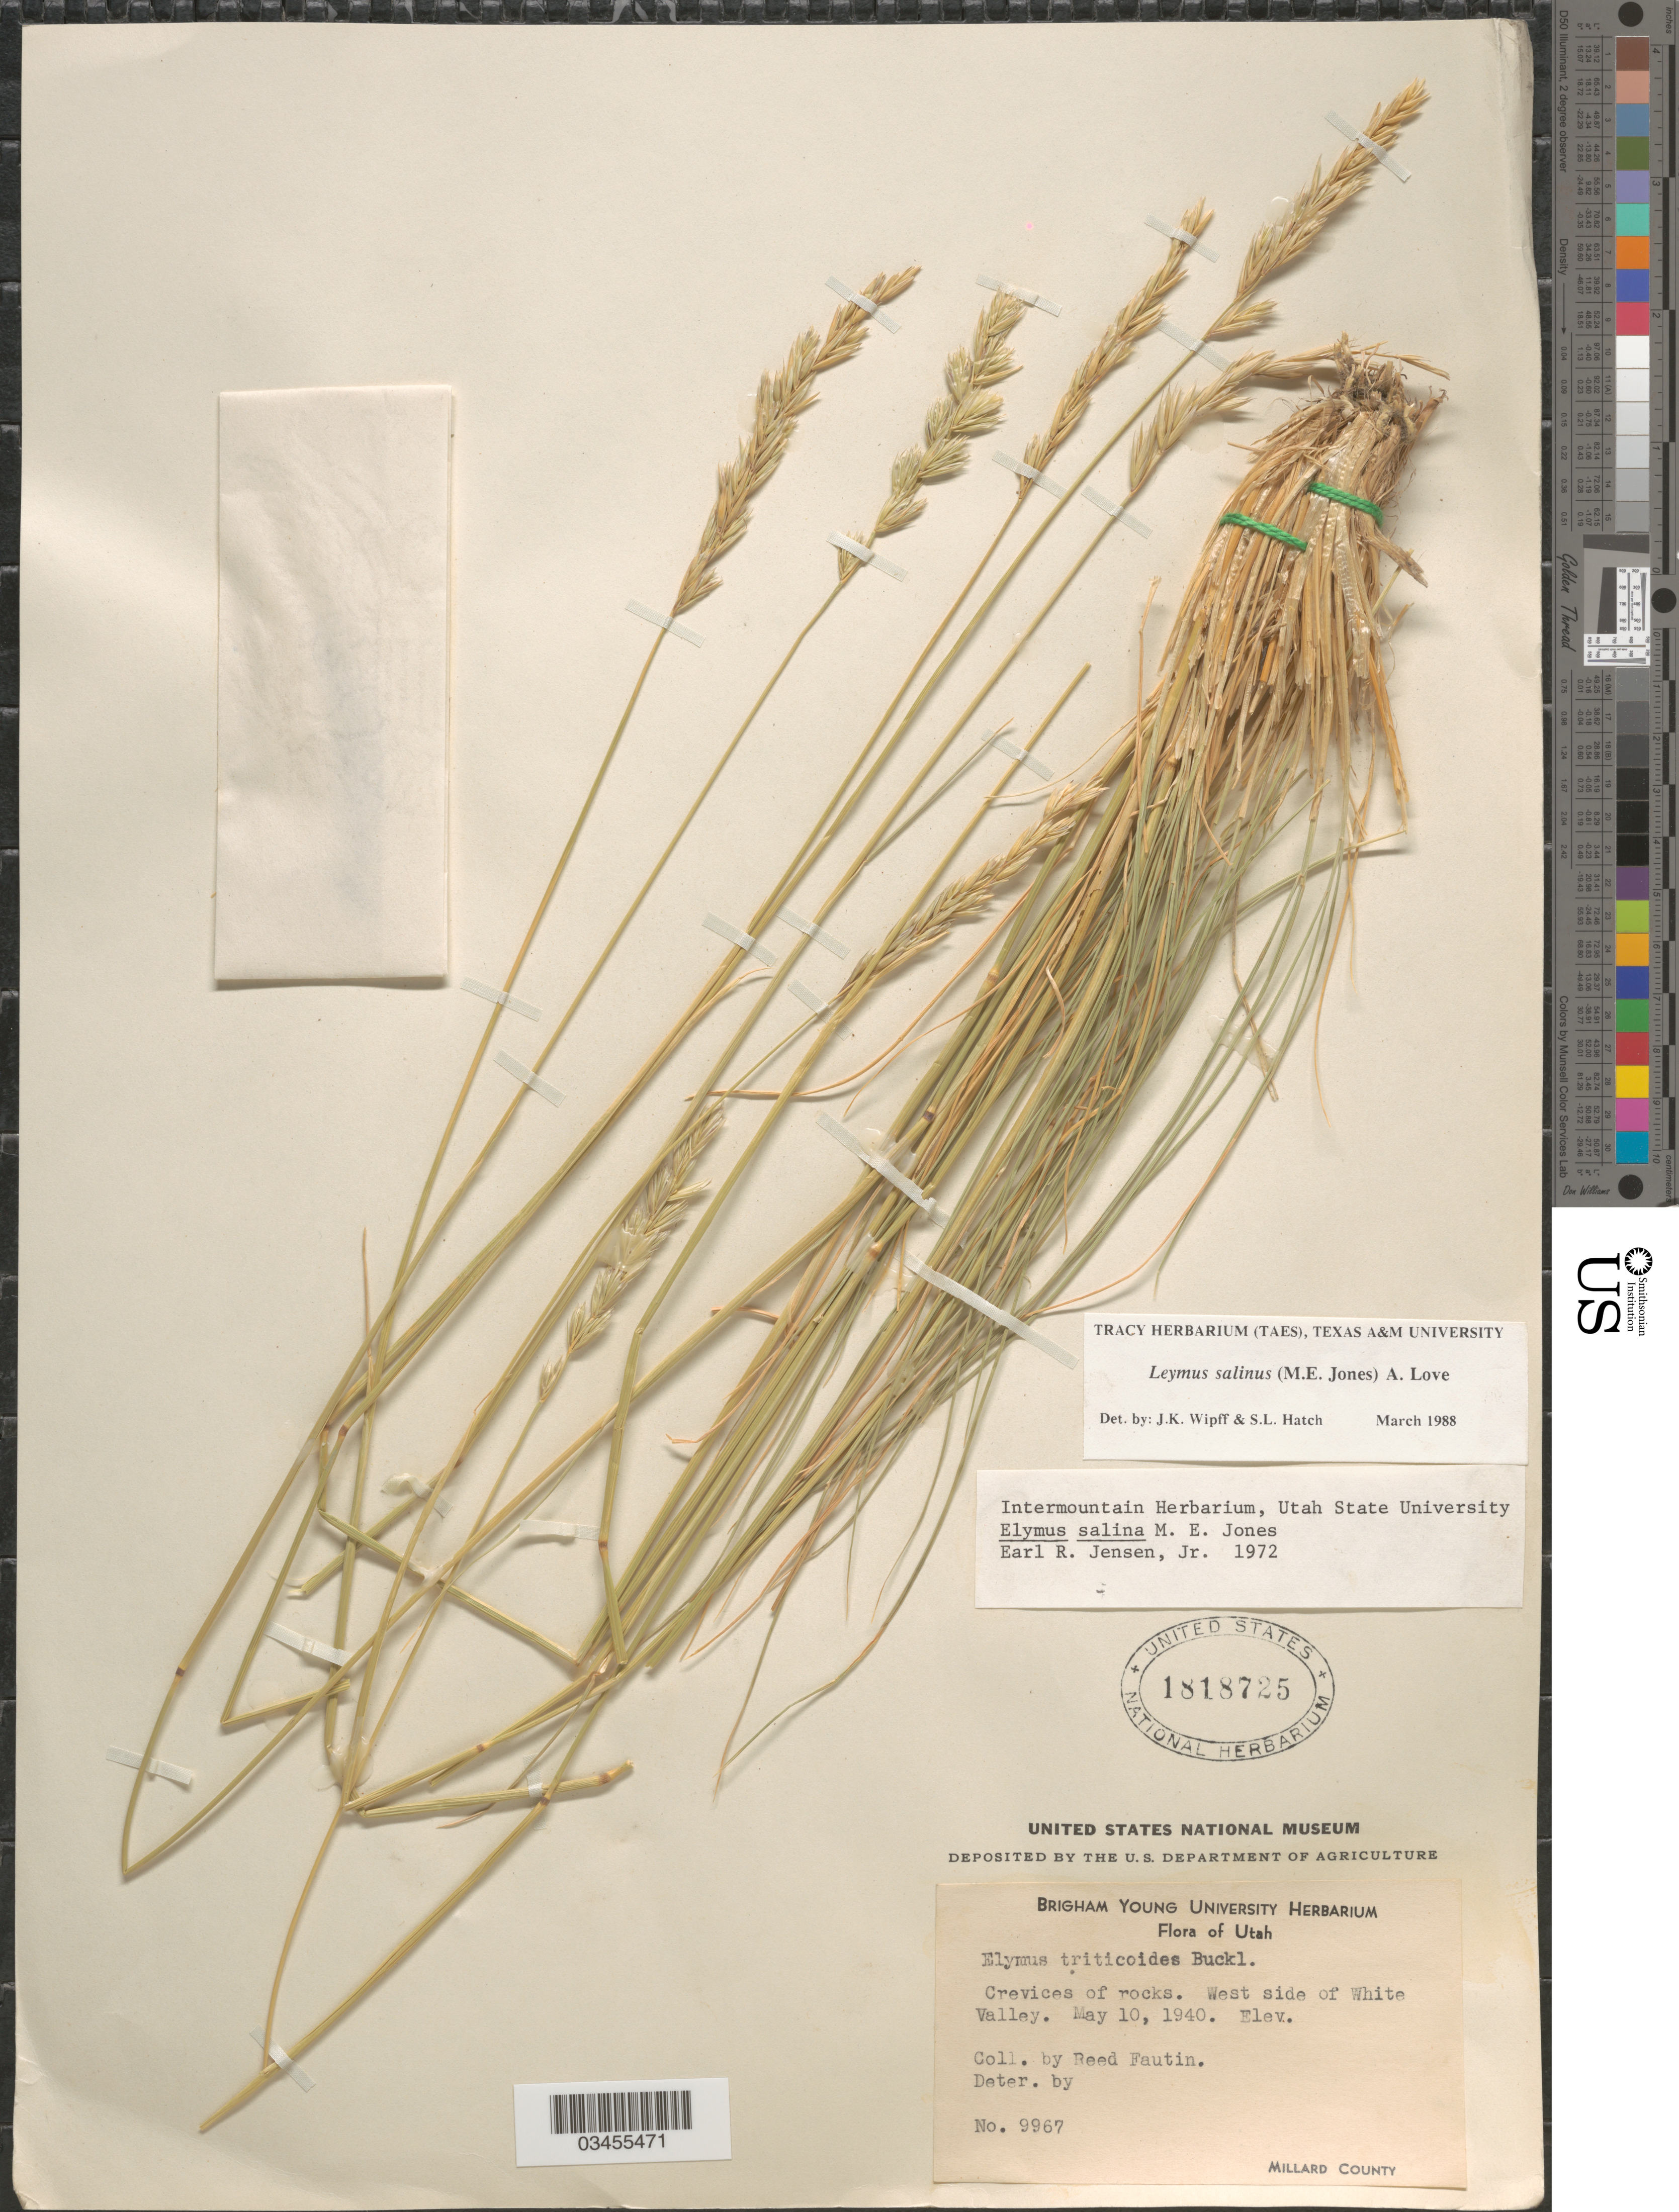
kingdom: Plantae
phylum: Tracheophyta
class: Liliopsida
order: Poales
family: Poaceae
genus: Leymus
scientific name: Leymus salina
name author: (M.E. Jones) Á. Löve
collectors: R. Fautin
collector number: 9967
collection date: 1940-05-10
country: United States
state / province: Utah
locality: West side of White Valley. Millard County.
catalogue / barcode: US 1818725